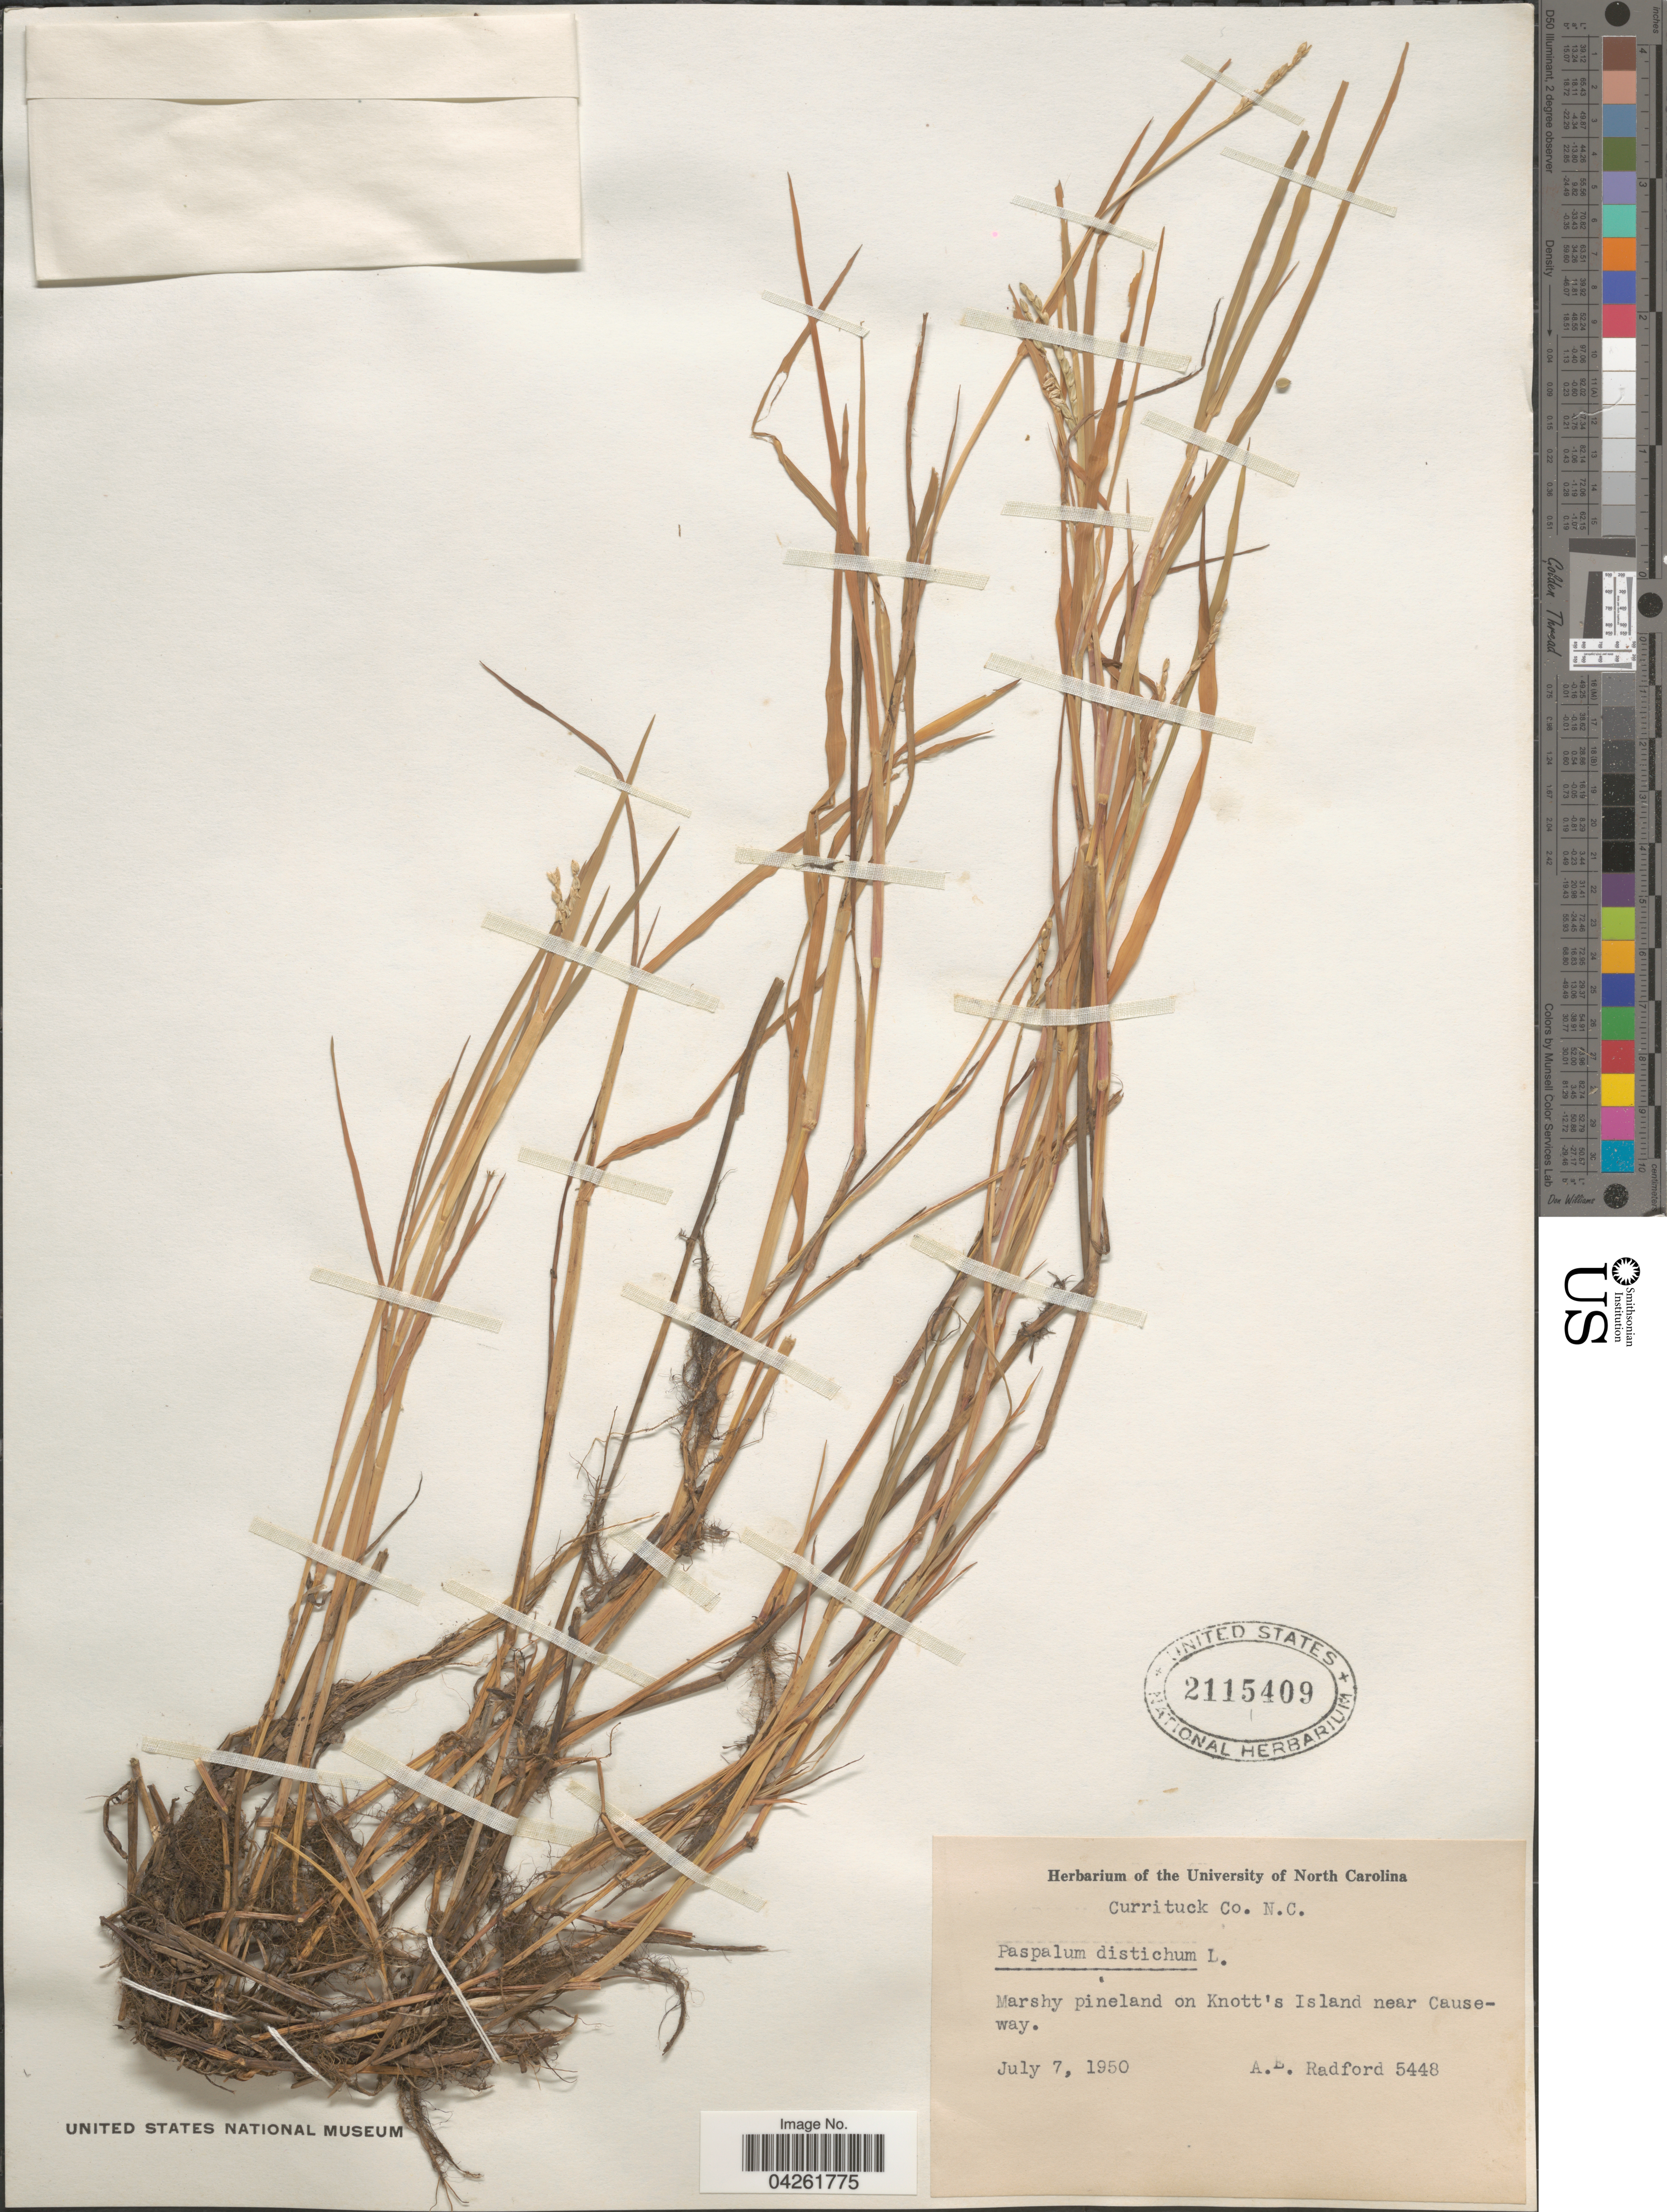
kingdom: Plantae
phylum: Tracheophyta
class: Liliopsida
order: Poales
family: Poaceae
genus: Paspalum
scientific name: Paspalum distichum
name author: L.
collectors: A. E. Radford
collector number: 5448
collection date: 1950-07-07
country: United States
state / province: North Carolina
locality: Currituck Co. Marshy pineland on Knott's Island near Causeway.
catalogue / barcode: US 2115409